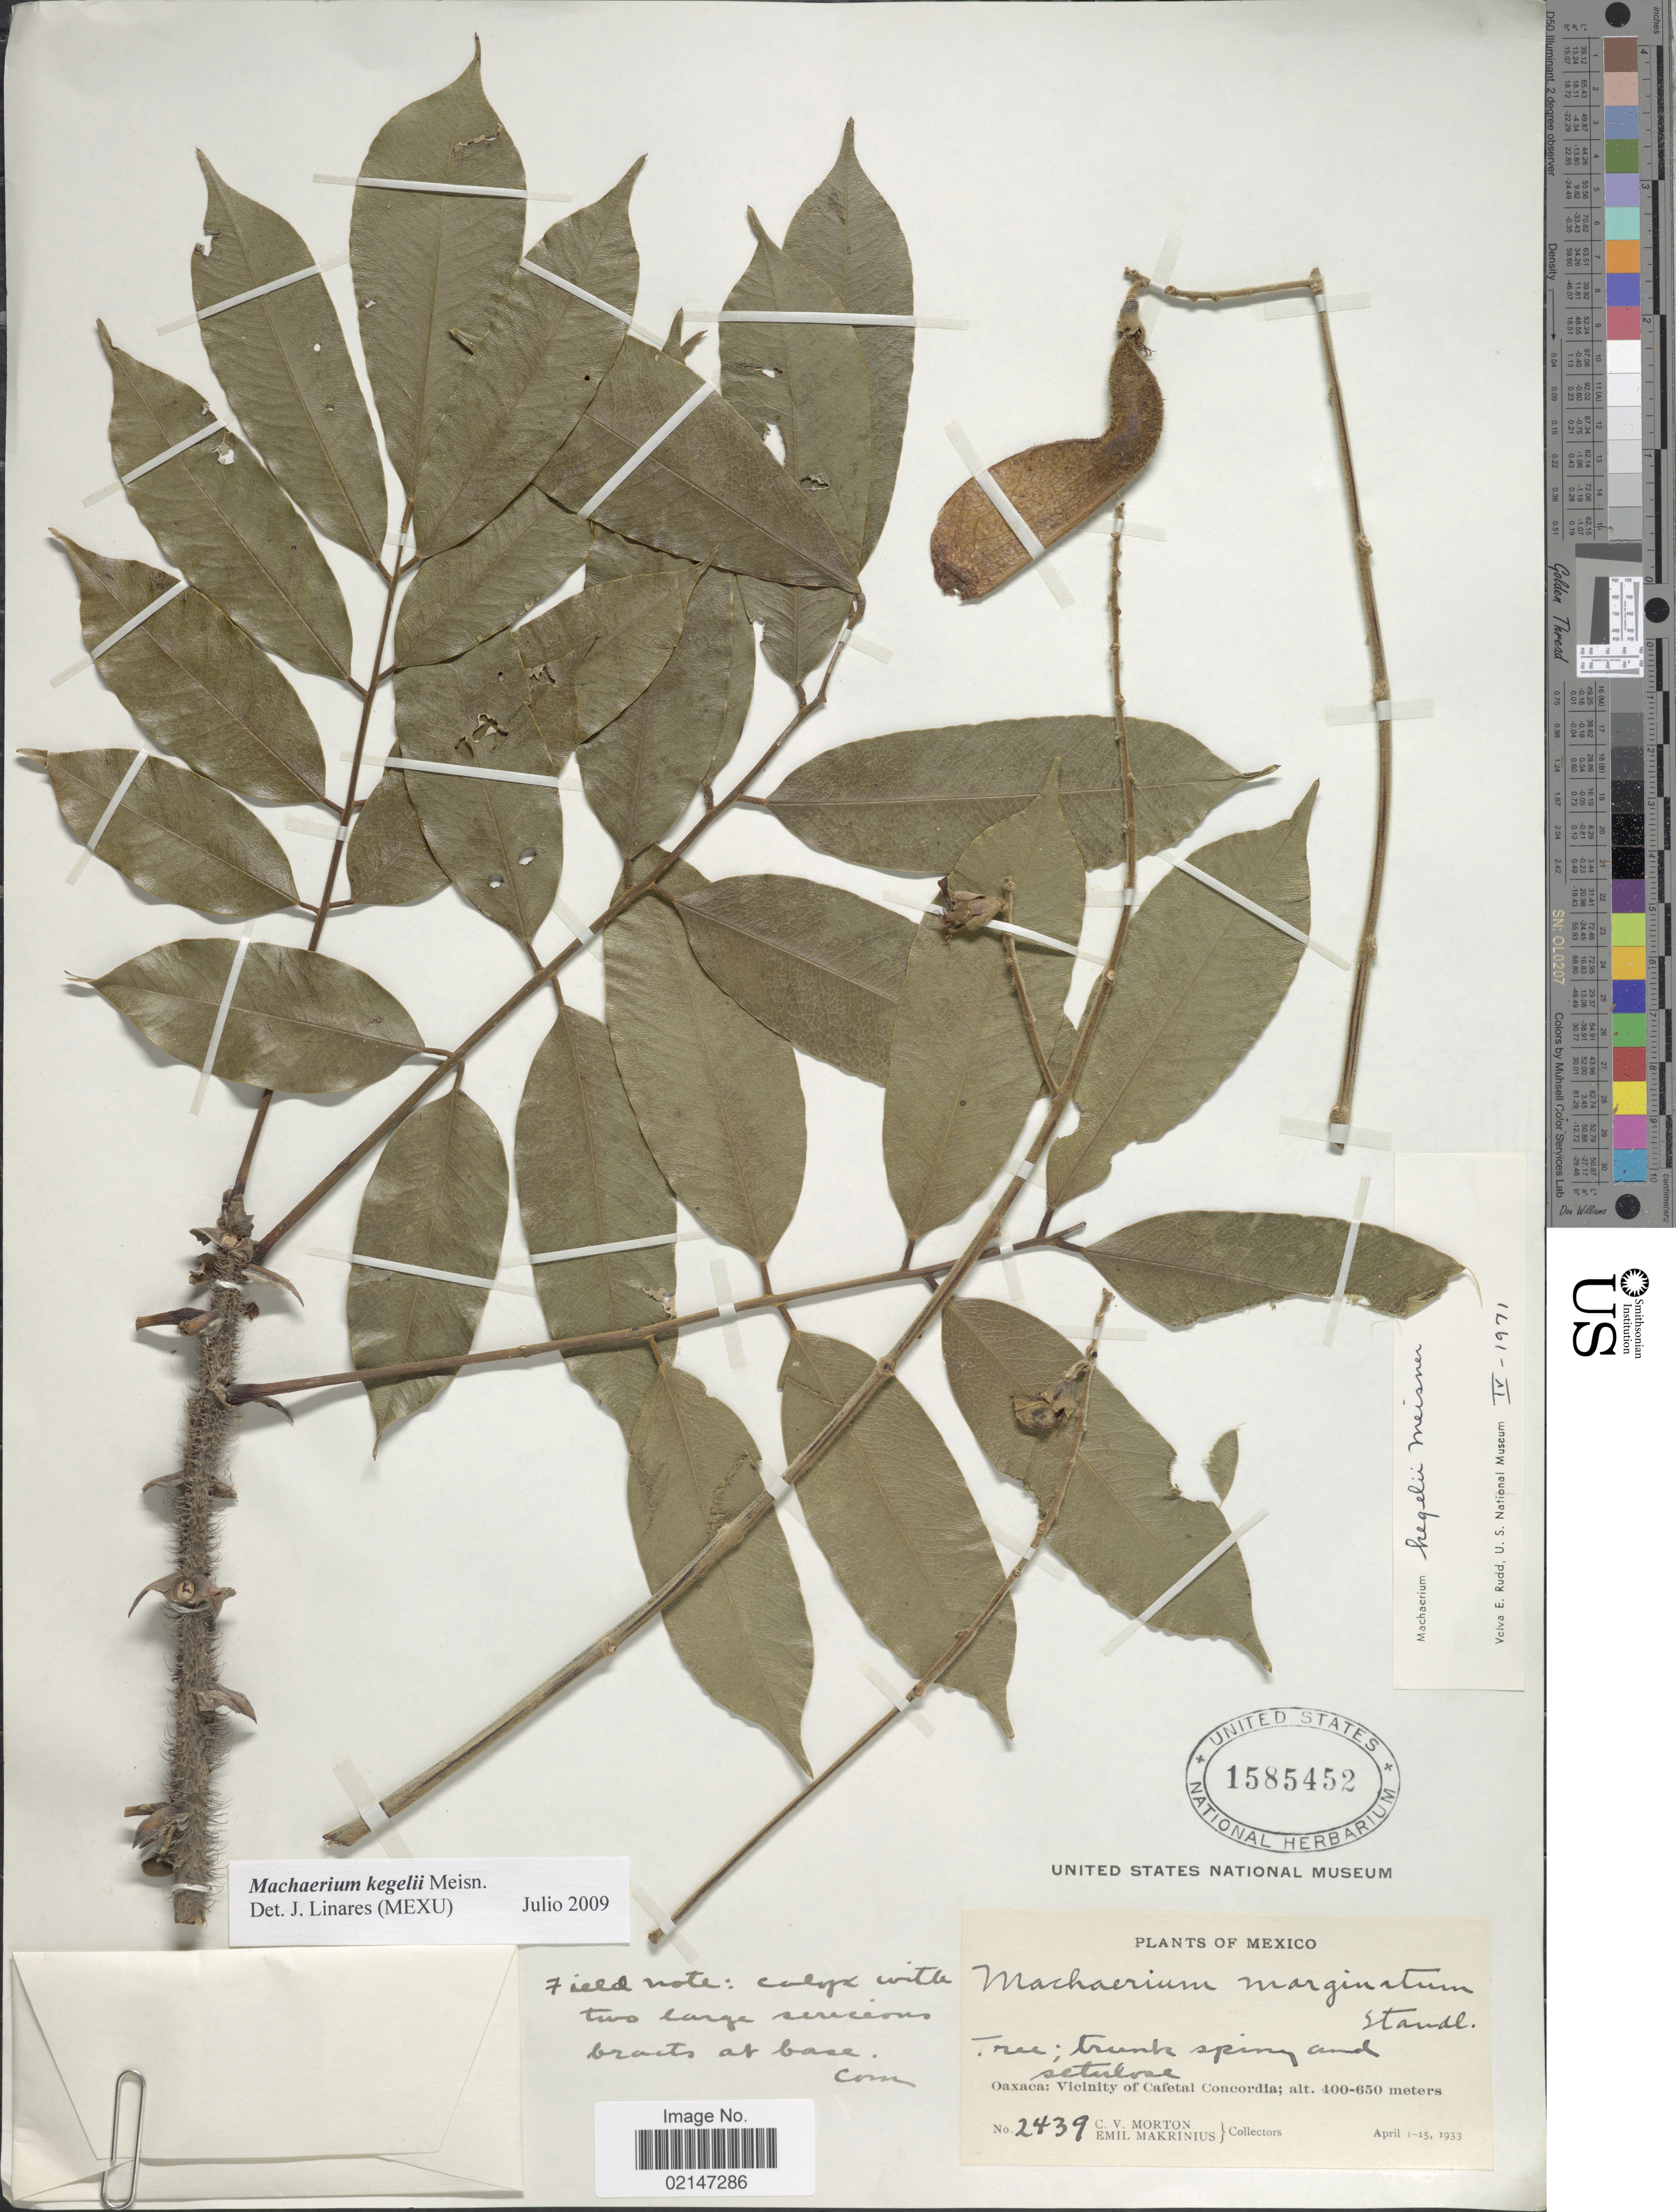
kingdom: Plantae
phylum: Tracheophyta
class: Magnoliopsida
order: Fabales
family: Fabaceae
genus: Machaerium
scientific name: Machaerium kegelii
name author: Meisn.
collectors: C. V. Morton & E. Makrinius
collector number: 2439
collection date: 1933-04-01/1933-04-15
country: Mexico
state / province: Oaxaca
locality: Vicinity of Cafetal Concordia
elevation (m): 400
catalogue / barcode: US 1585452